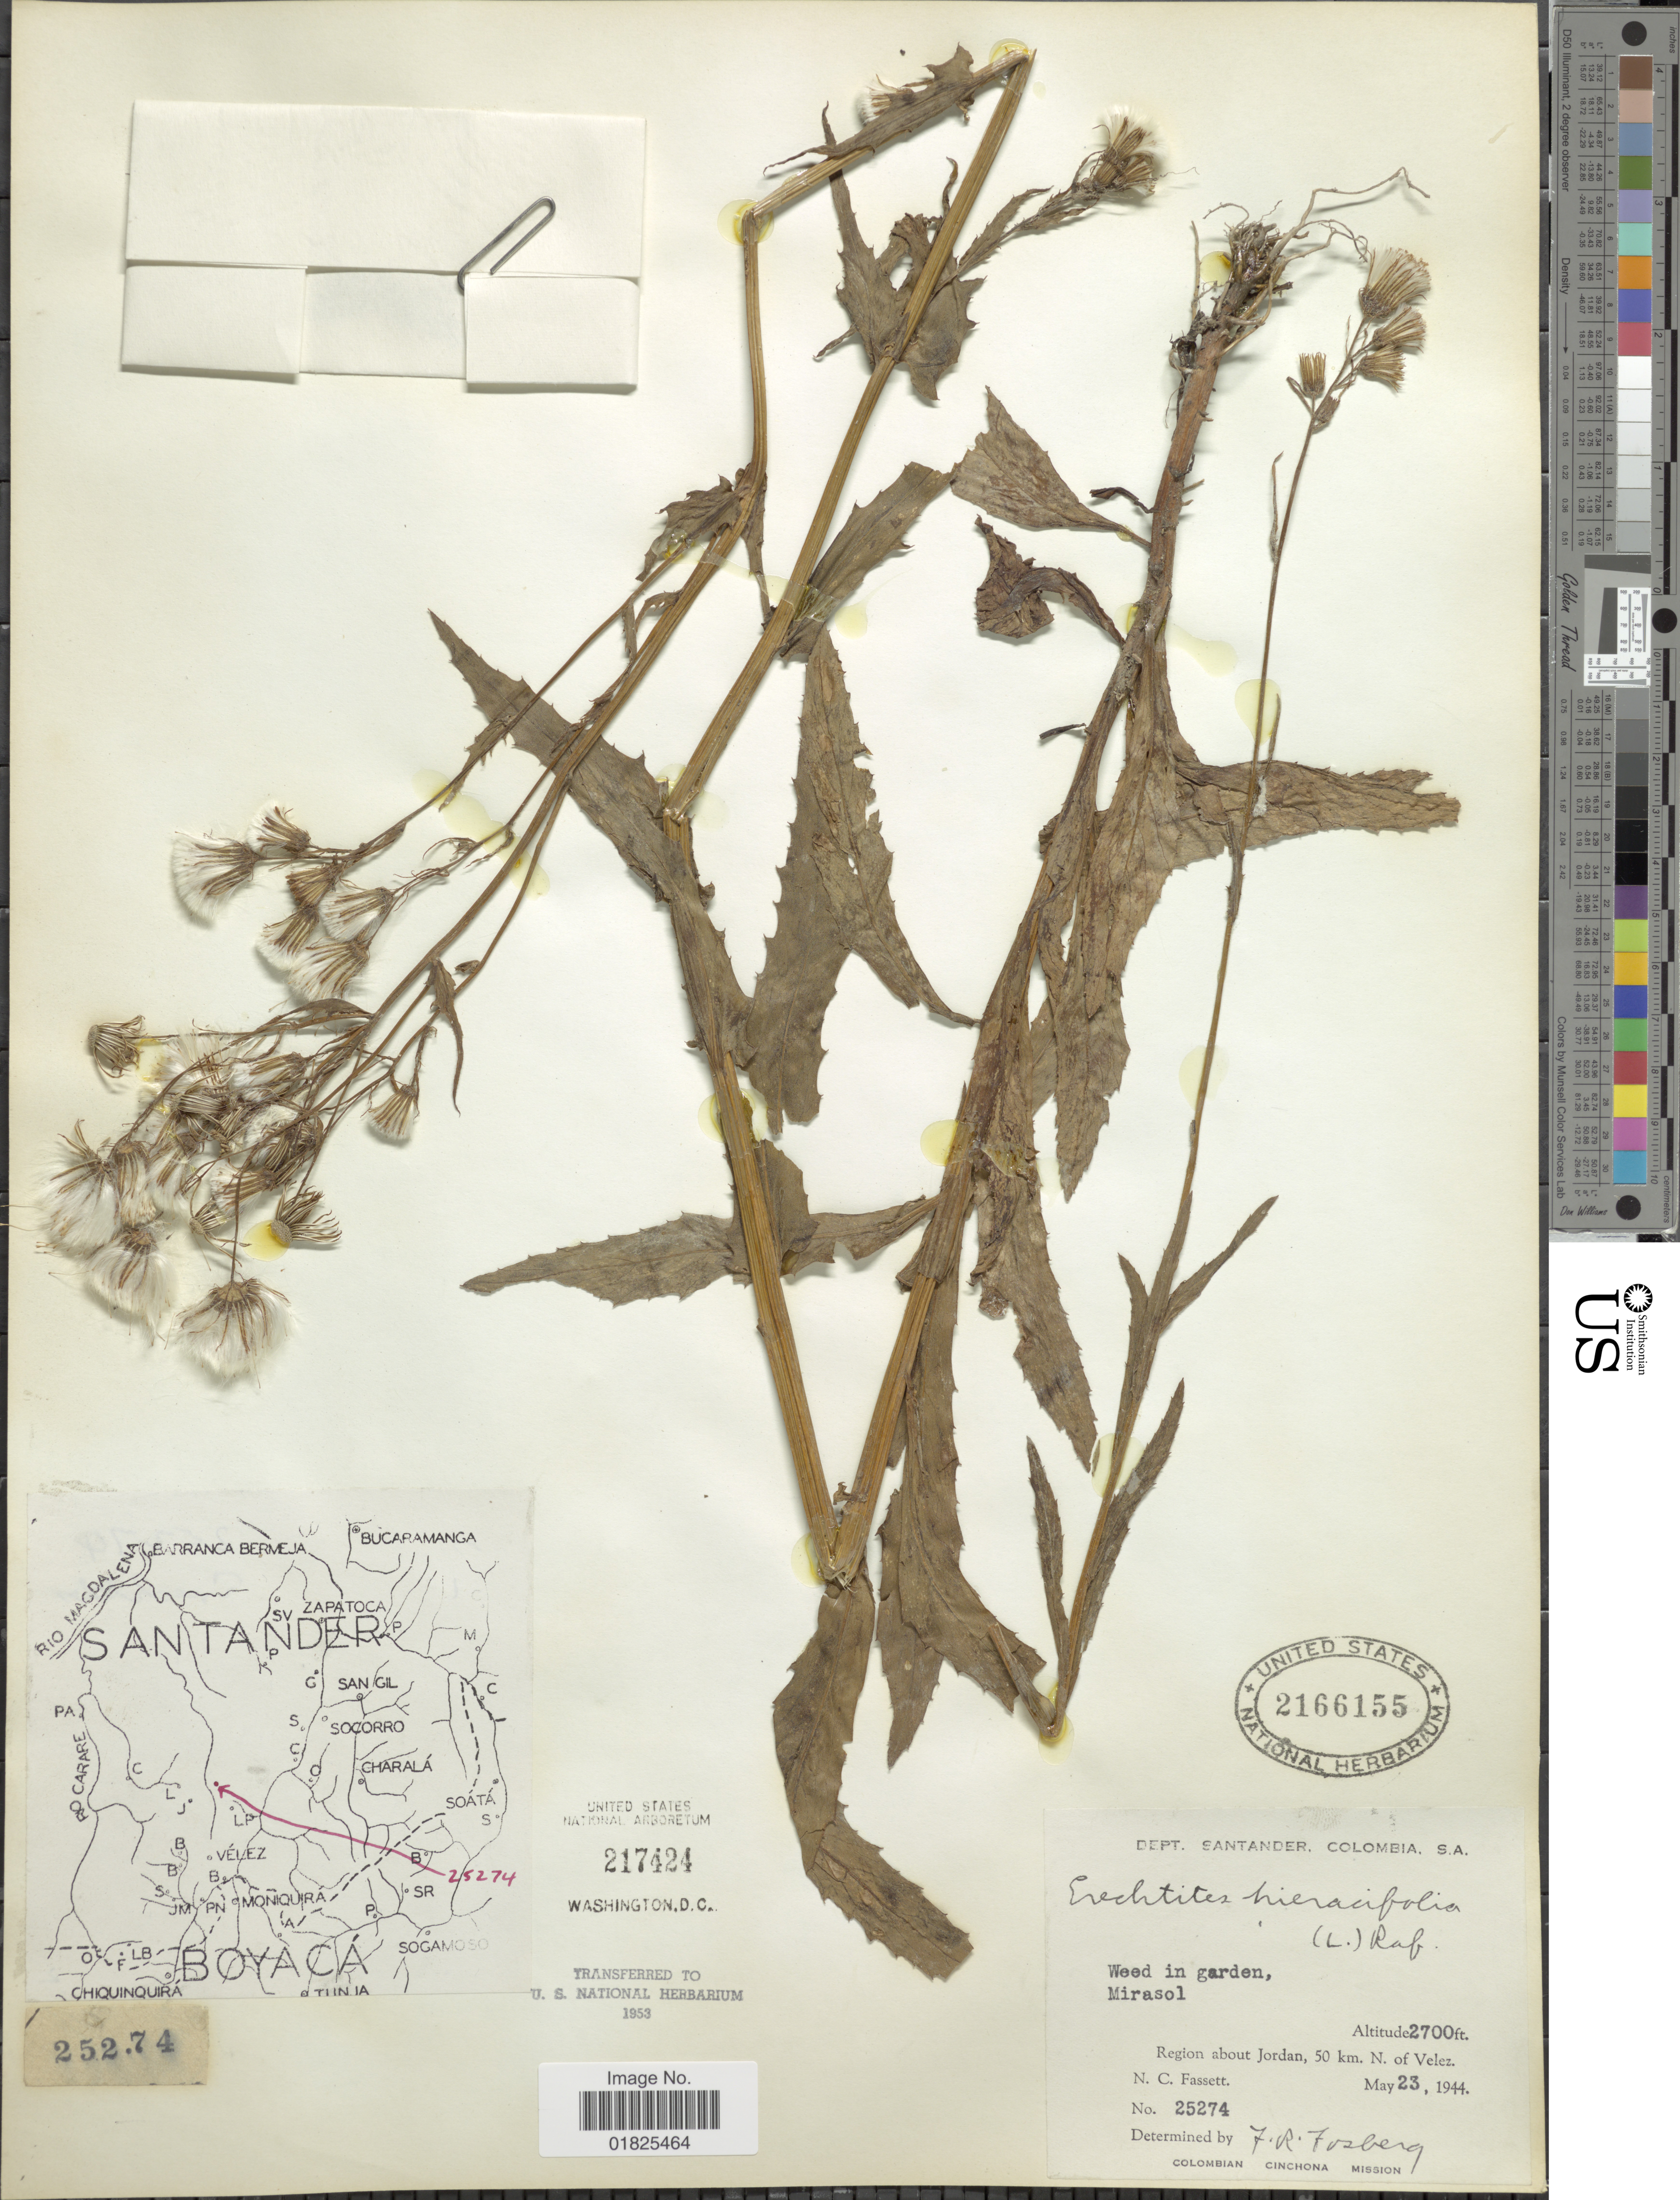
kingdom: Plantae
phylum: Tracheophyta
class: Magnoliopsida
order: Asterales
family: Asteraceae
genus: Erechtites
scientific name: Erechtites hieraciifolius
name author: (L.) Raf. ex DC.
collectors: N. C. Fassett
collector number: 25274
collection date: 1944-05-23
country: Colombia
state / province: Santander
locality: Region about Jordan, 50 km N of Velez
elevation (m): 823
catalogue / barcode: US 2166155